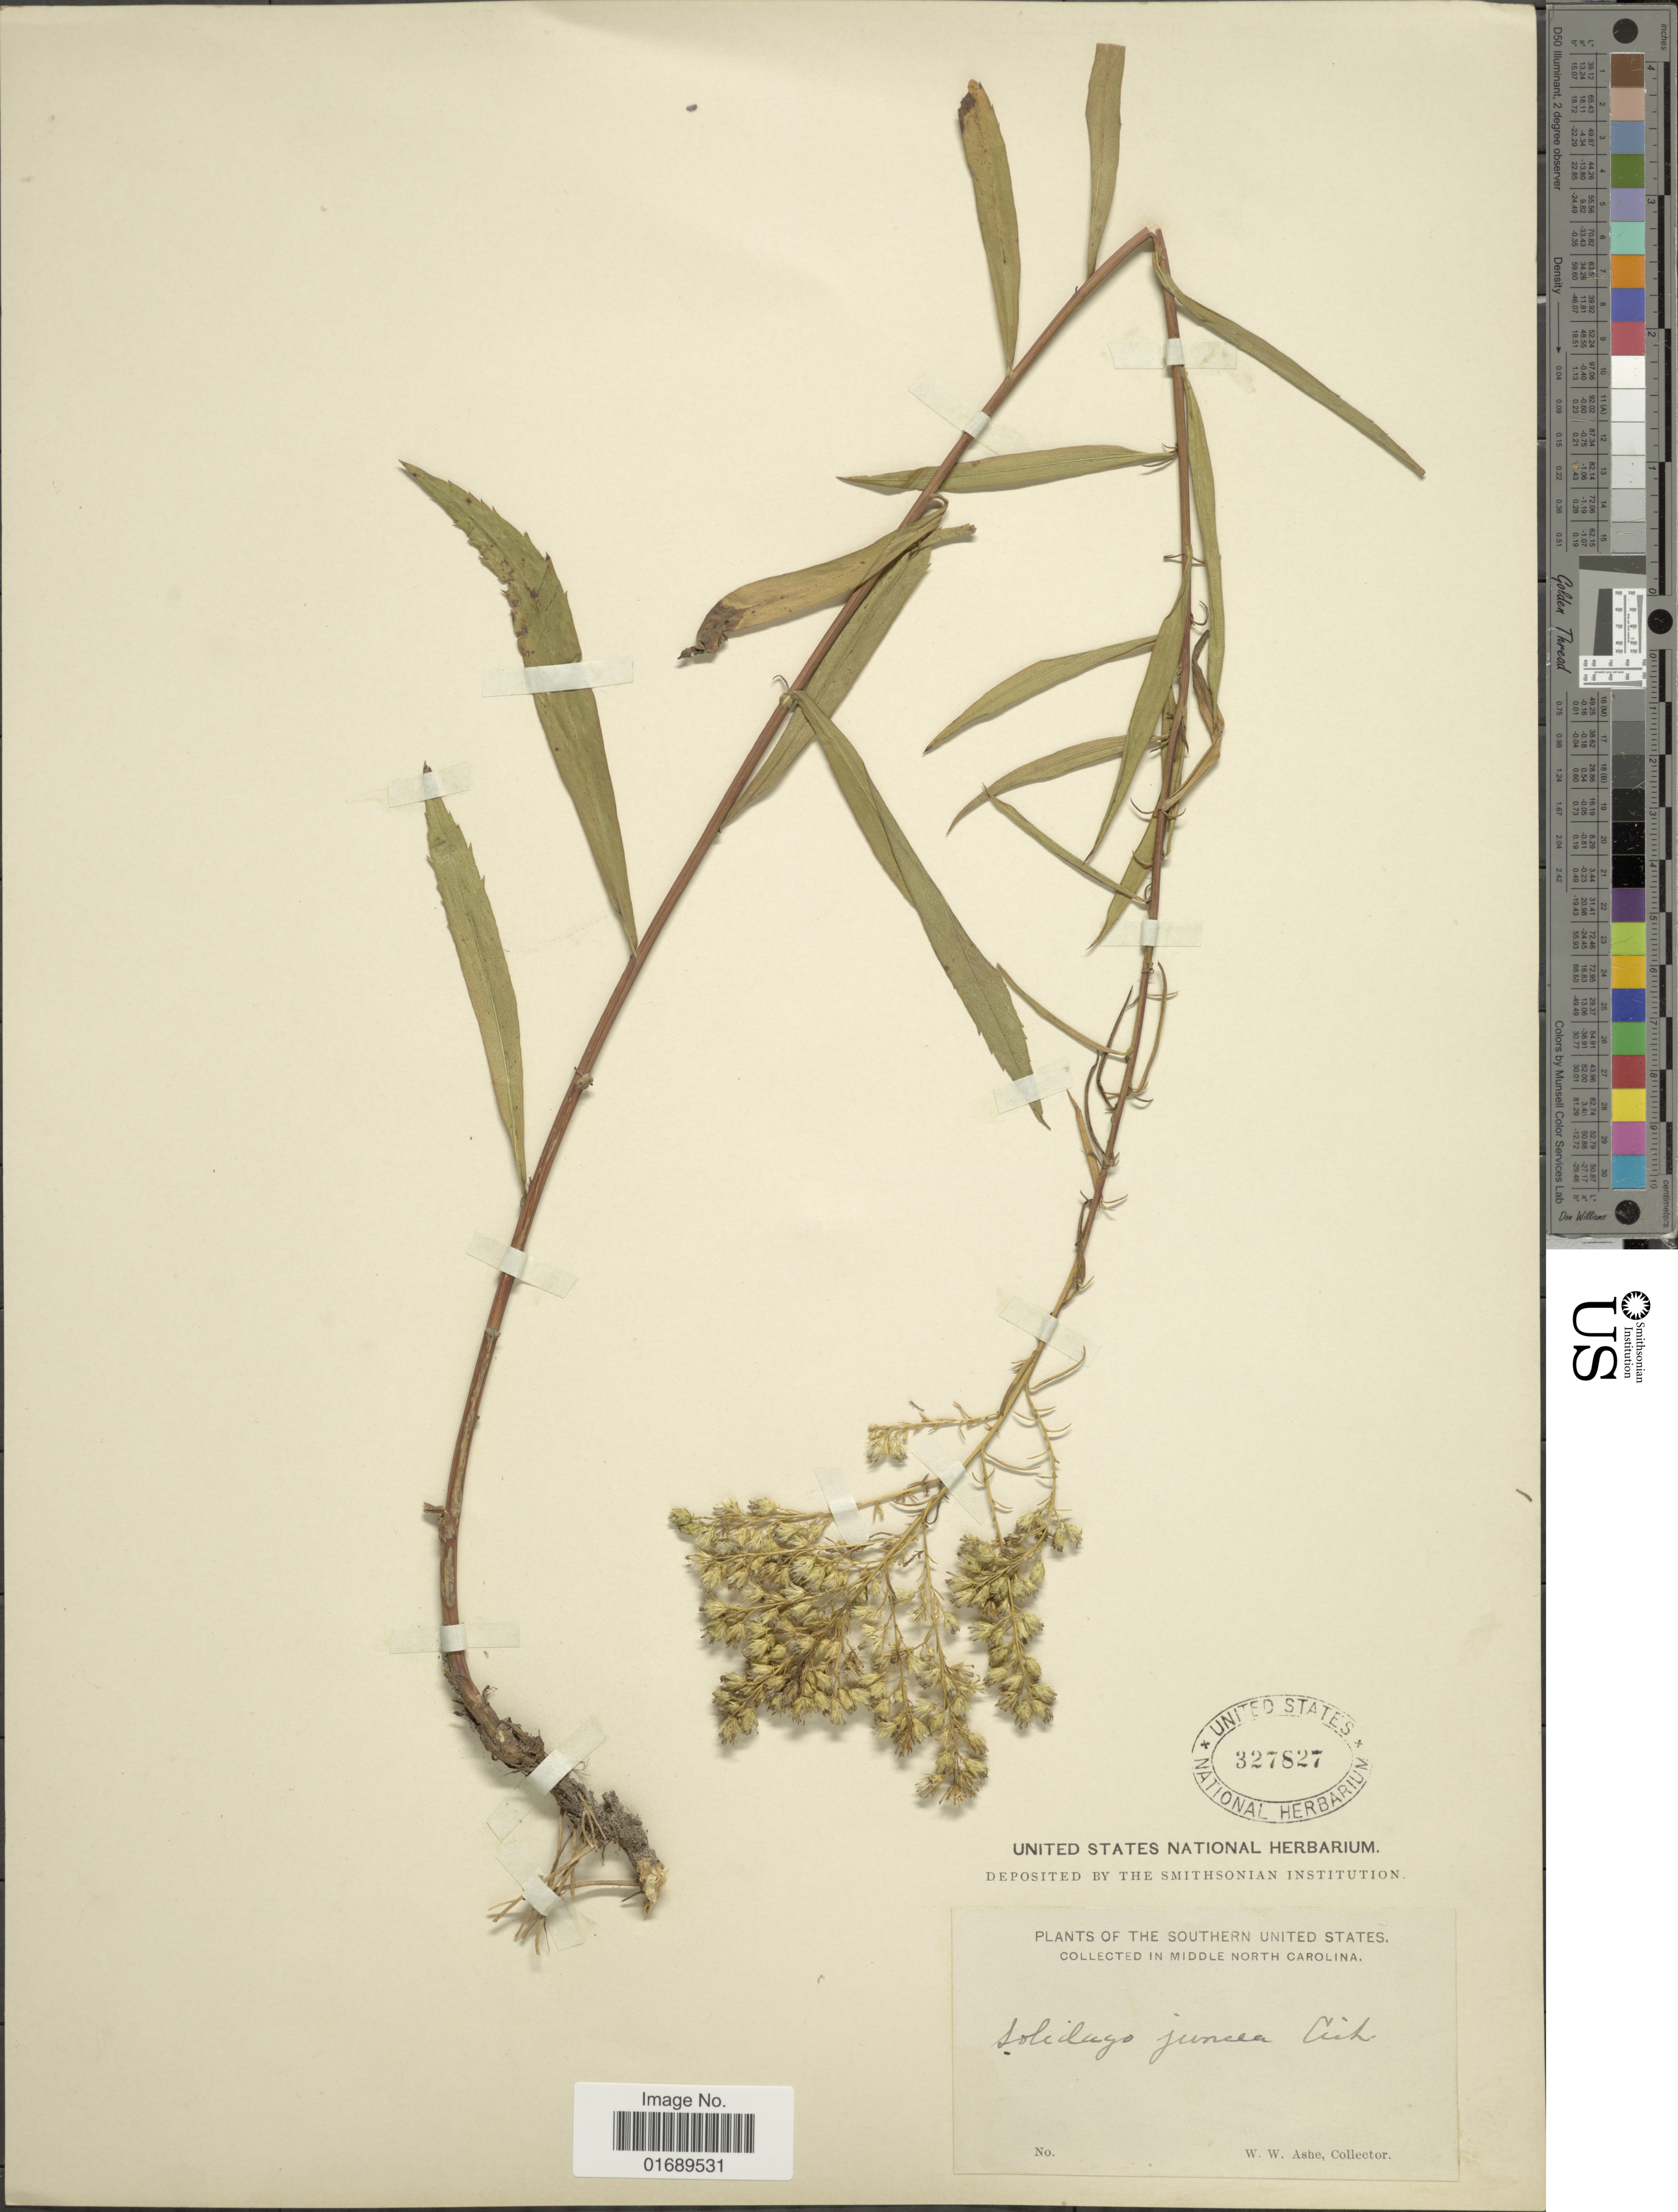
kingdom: Plantae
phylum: Tracheophyta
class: Magnoliopsida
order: Asterales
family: Asteraceae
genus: Solidago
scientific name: Solidago pinetorum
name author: Aiton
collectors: W. W. Ashe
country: United States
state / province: North Carolina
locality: The Southern United States, in Middle North Carolina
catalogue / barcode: US 327827